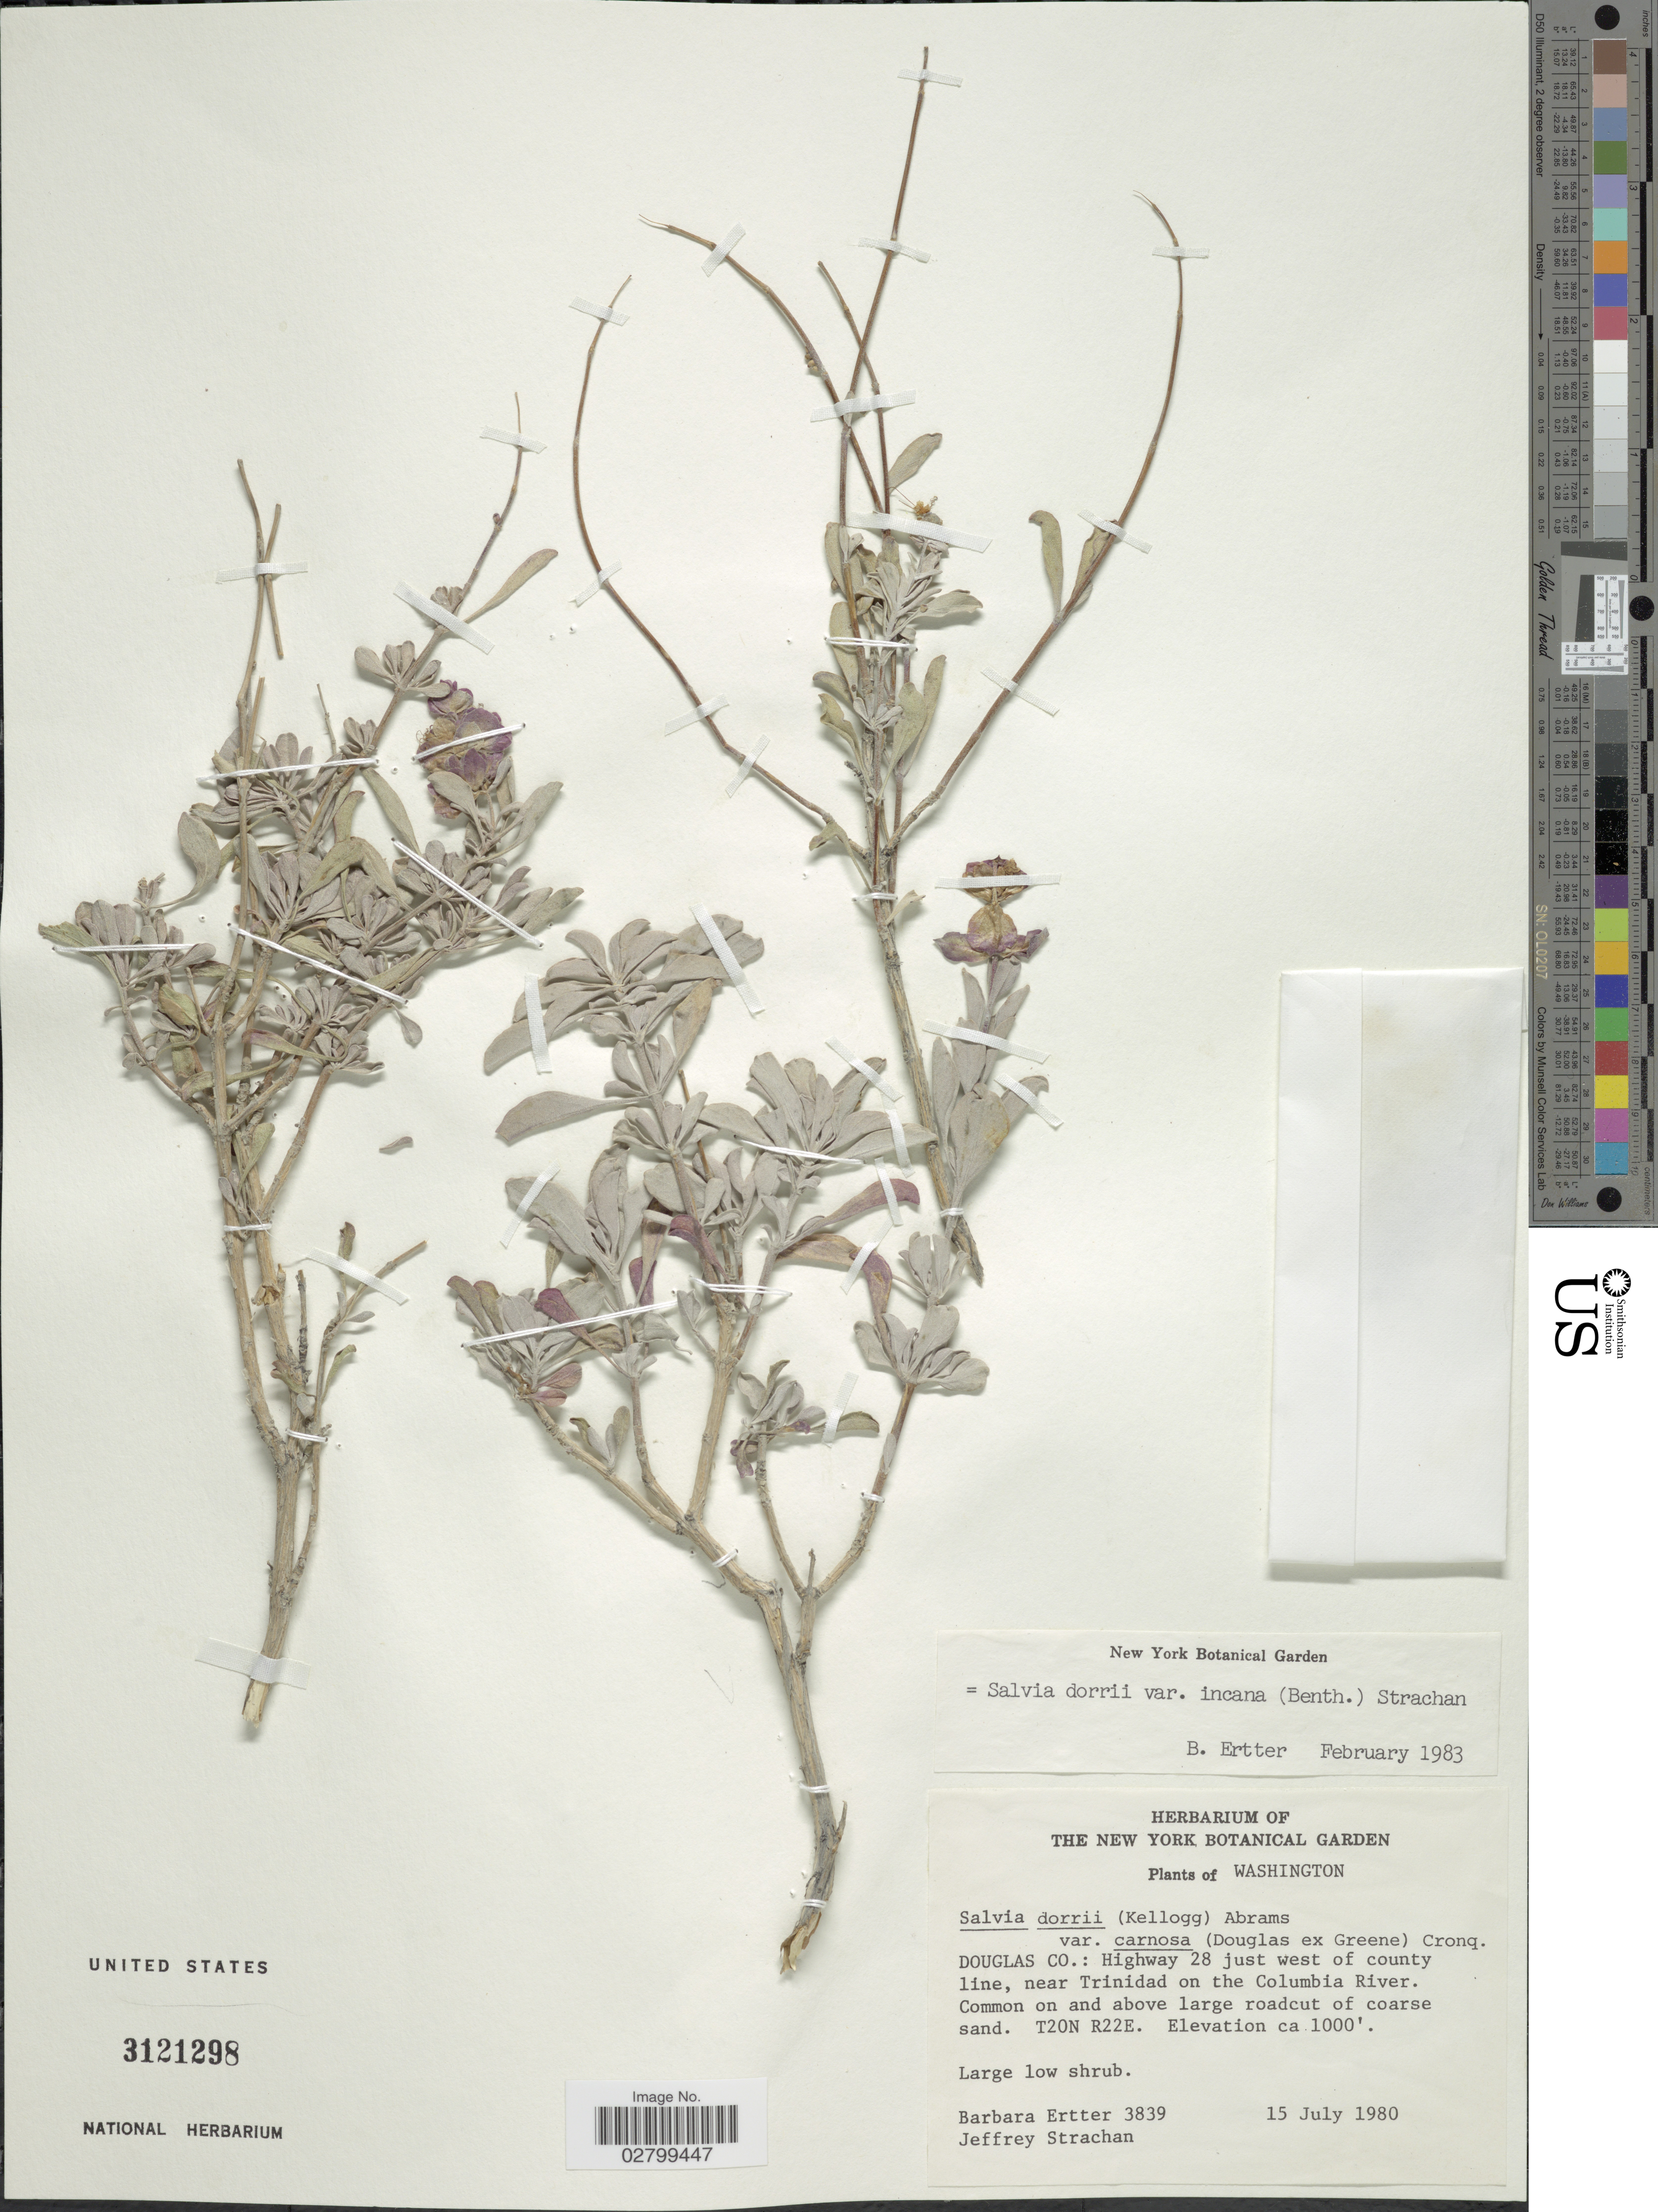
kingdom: Plantae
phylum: Tracheophyta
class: Magnoliopsida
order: Lamiales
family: Lamiaceae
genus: Salvia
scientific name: Salvia dorrii var. incana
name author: (Benth.) Strachan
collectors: B. Ertter & J. Strachan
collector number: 3839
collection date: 1980-07-15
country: United States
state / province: Washington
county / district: Douglas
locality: Douglas Co.: Highway 28 just west of county line, near Trinidad on the Columbia River. Common on and above large roadcut of coarse sand. T20N R22E.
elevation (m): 305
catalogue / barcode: US 3121298